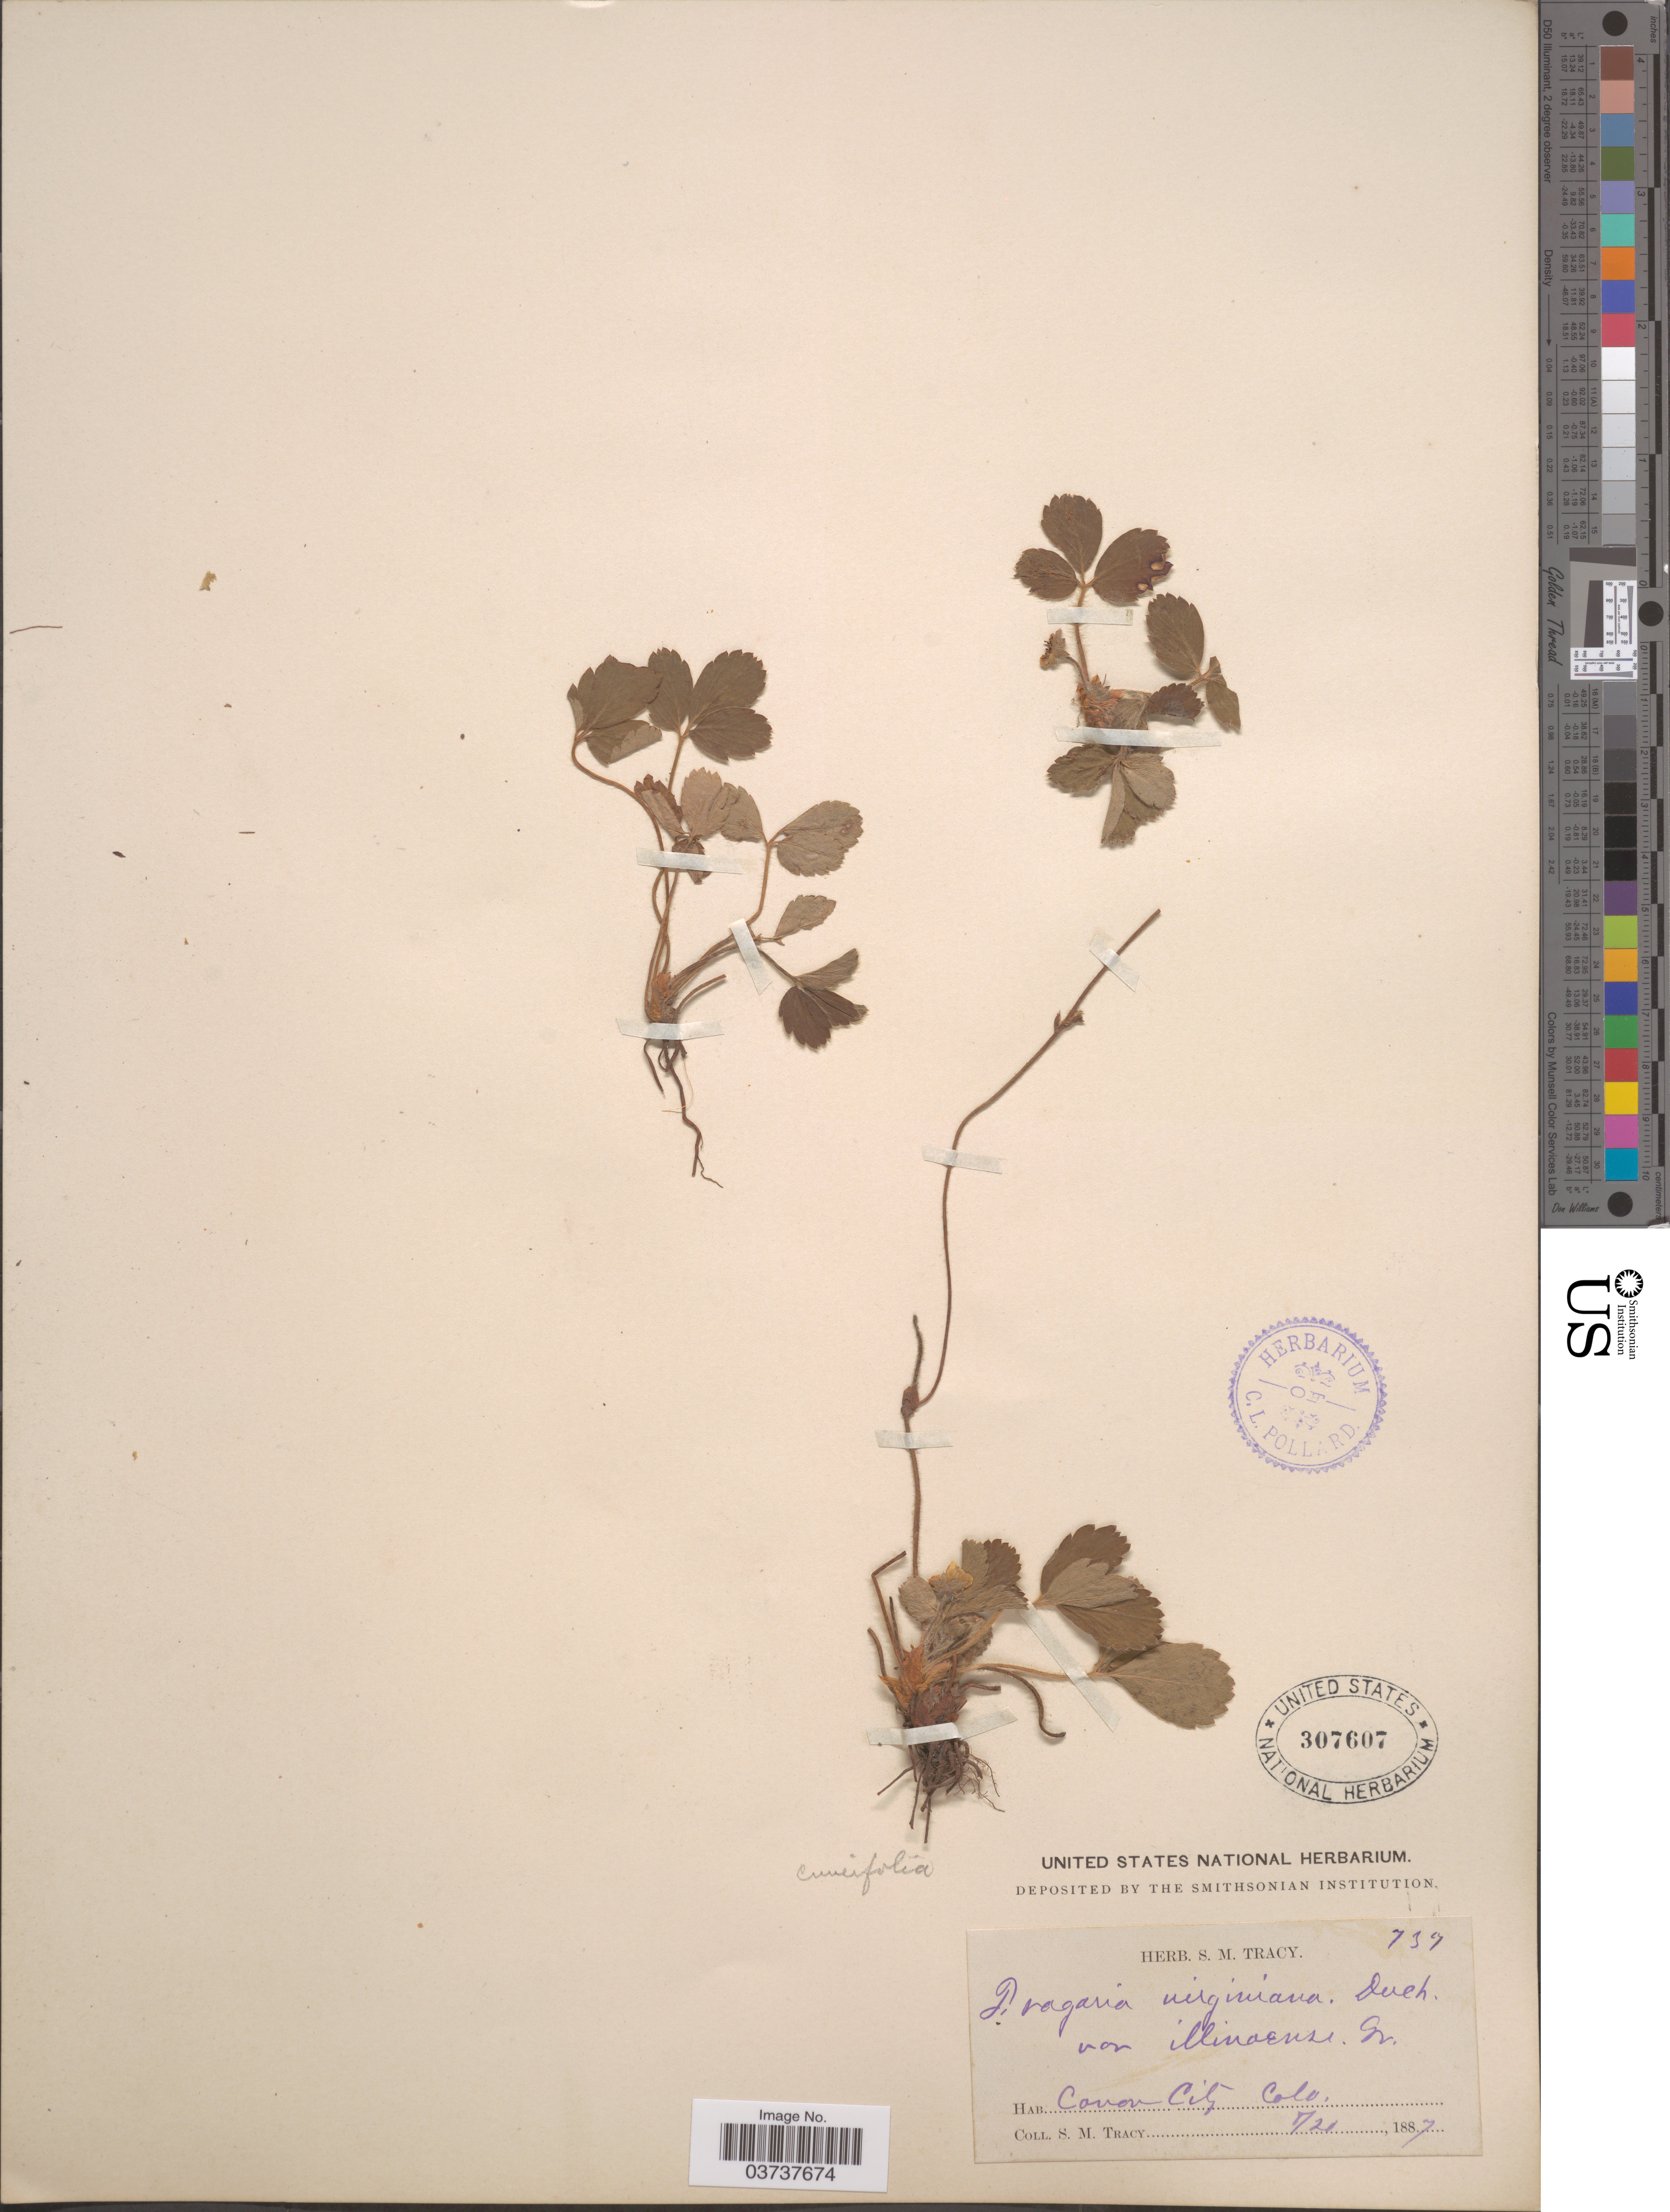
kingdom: Plantae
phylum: Tracheophyta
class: Magnoliopsida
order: Rosales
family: Rosaceae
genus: Fragaria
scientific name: Fragaria virginiana var. grayana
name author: (E. Vilm. ex Gay) Rydb.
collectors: S. M. Tracy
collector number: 737*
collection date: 1887-07-20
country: United States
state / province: Colorado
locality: Canon City.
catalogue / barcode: US 307607